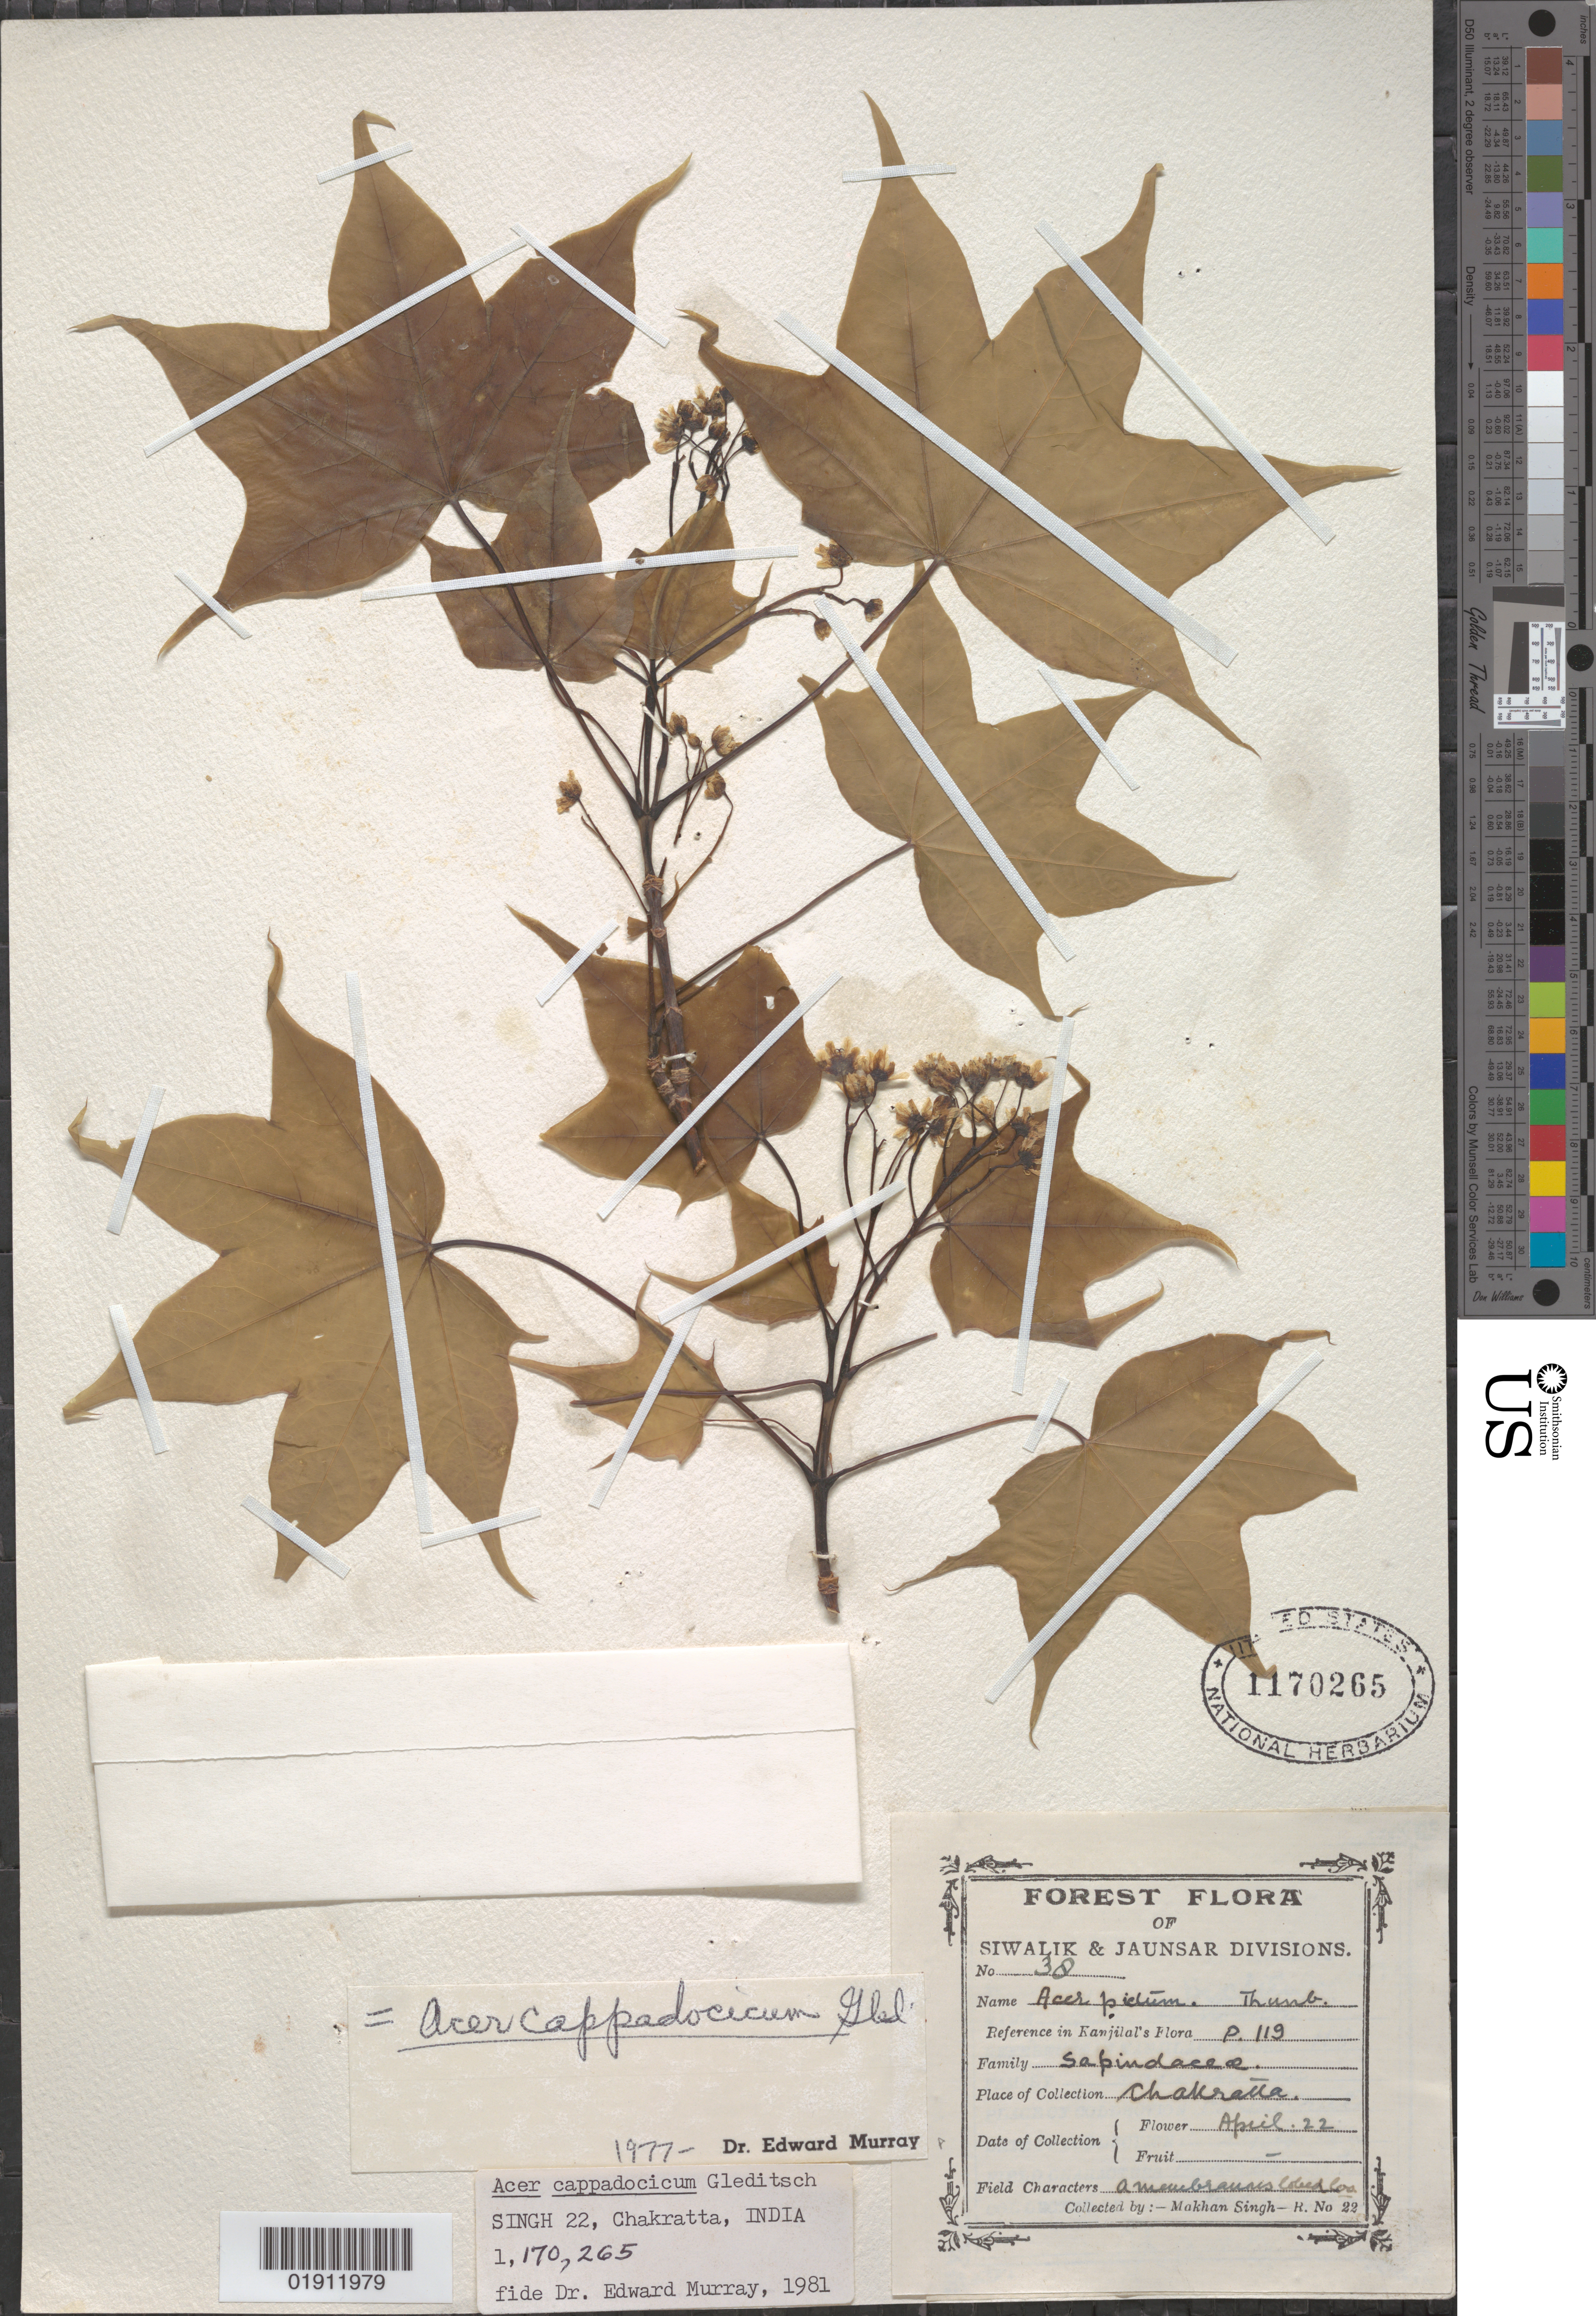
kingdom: Plantae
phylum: Tracheophyta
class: Magnoliopsida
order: Sapindales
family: Sapindaceae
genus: Acer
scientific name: Acer cappadocicum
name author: Gled.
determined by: Murray, Edward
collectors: M. Singh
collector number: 22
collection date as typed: April 22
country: India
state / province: Uttarakhand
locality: Chakratta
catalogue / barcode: US 1170265